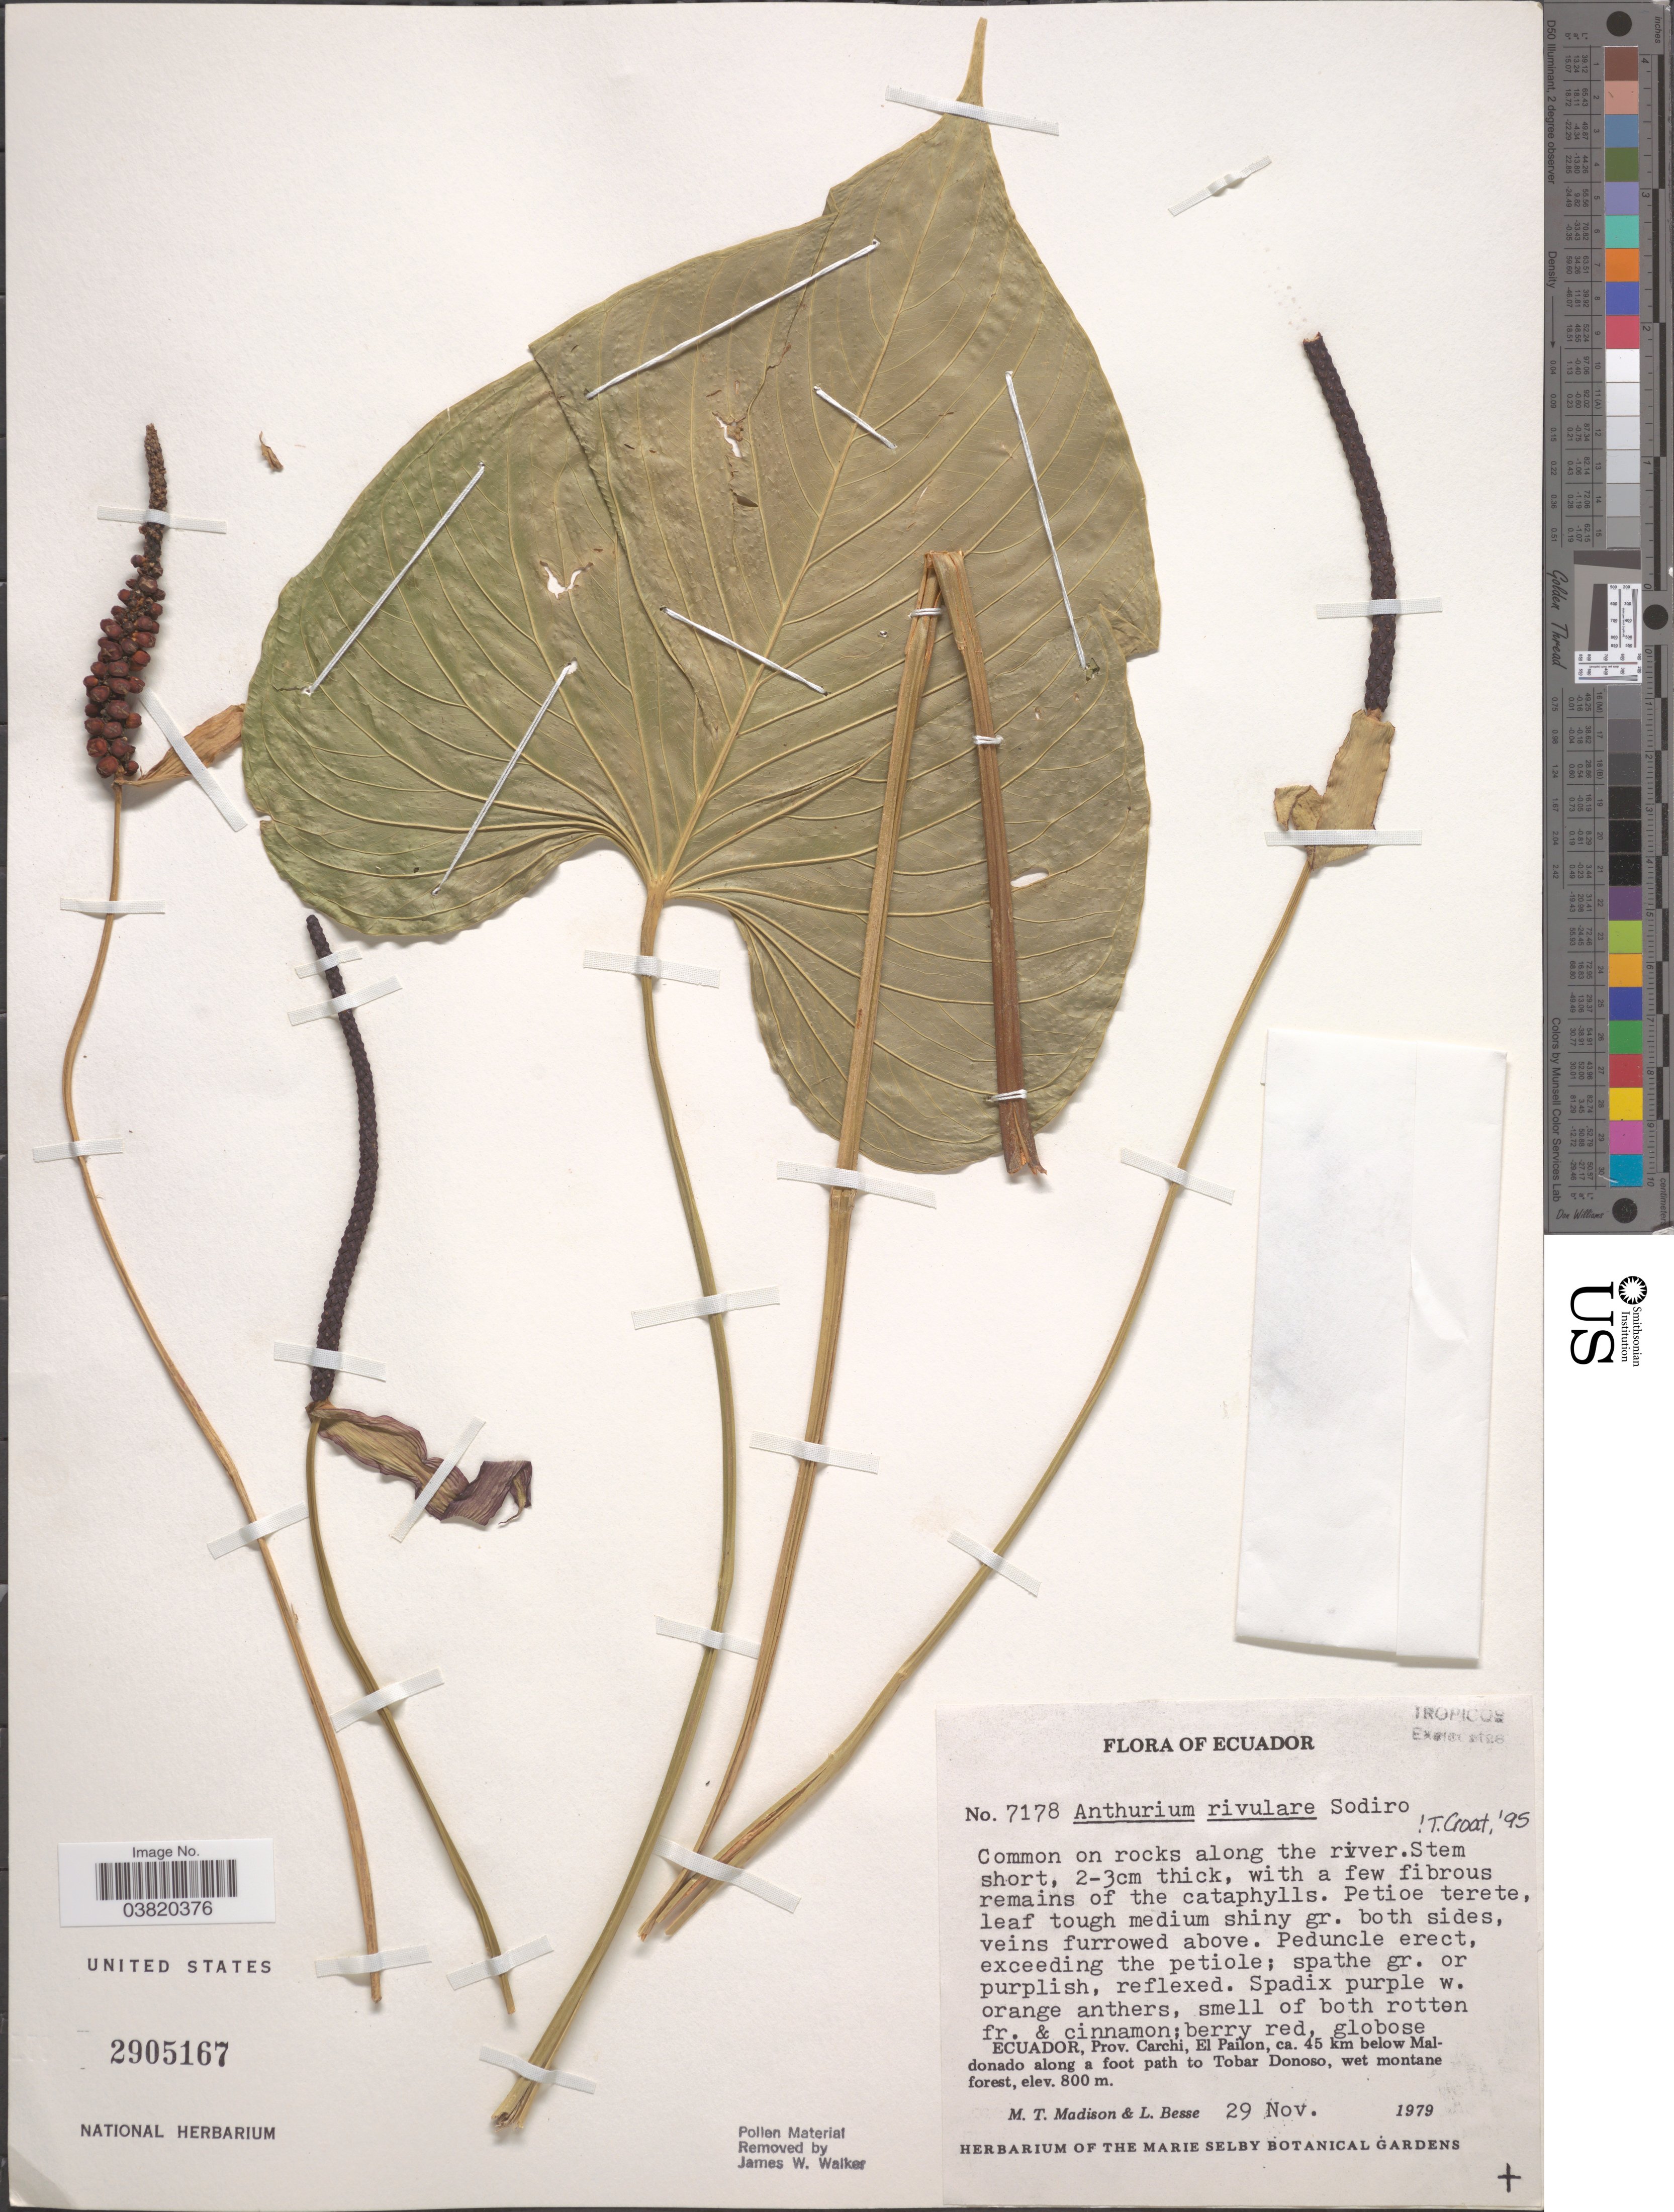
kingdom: Plantae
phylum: Tracheophyta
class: Liliopsida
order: Alismatales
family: Araceae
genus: Anthurium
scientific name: Anthurium rivulare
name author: Sodiro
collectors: M. T. Madison & L. Besse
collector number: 7178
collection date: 1979-11-29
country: Ecuador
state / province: Carchi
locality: El Pailon, ca. 45 km below Maldonado, along a foot path to Tobar Donoso.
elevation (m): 800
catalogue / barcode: US 2905167